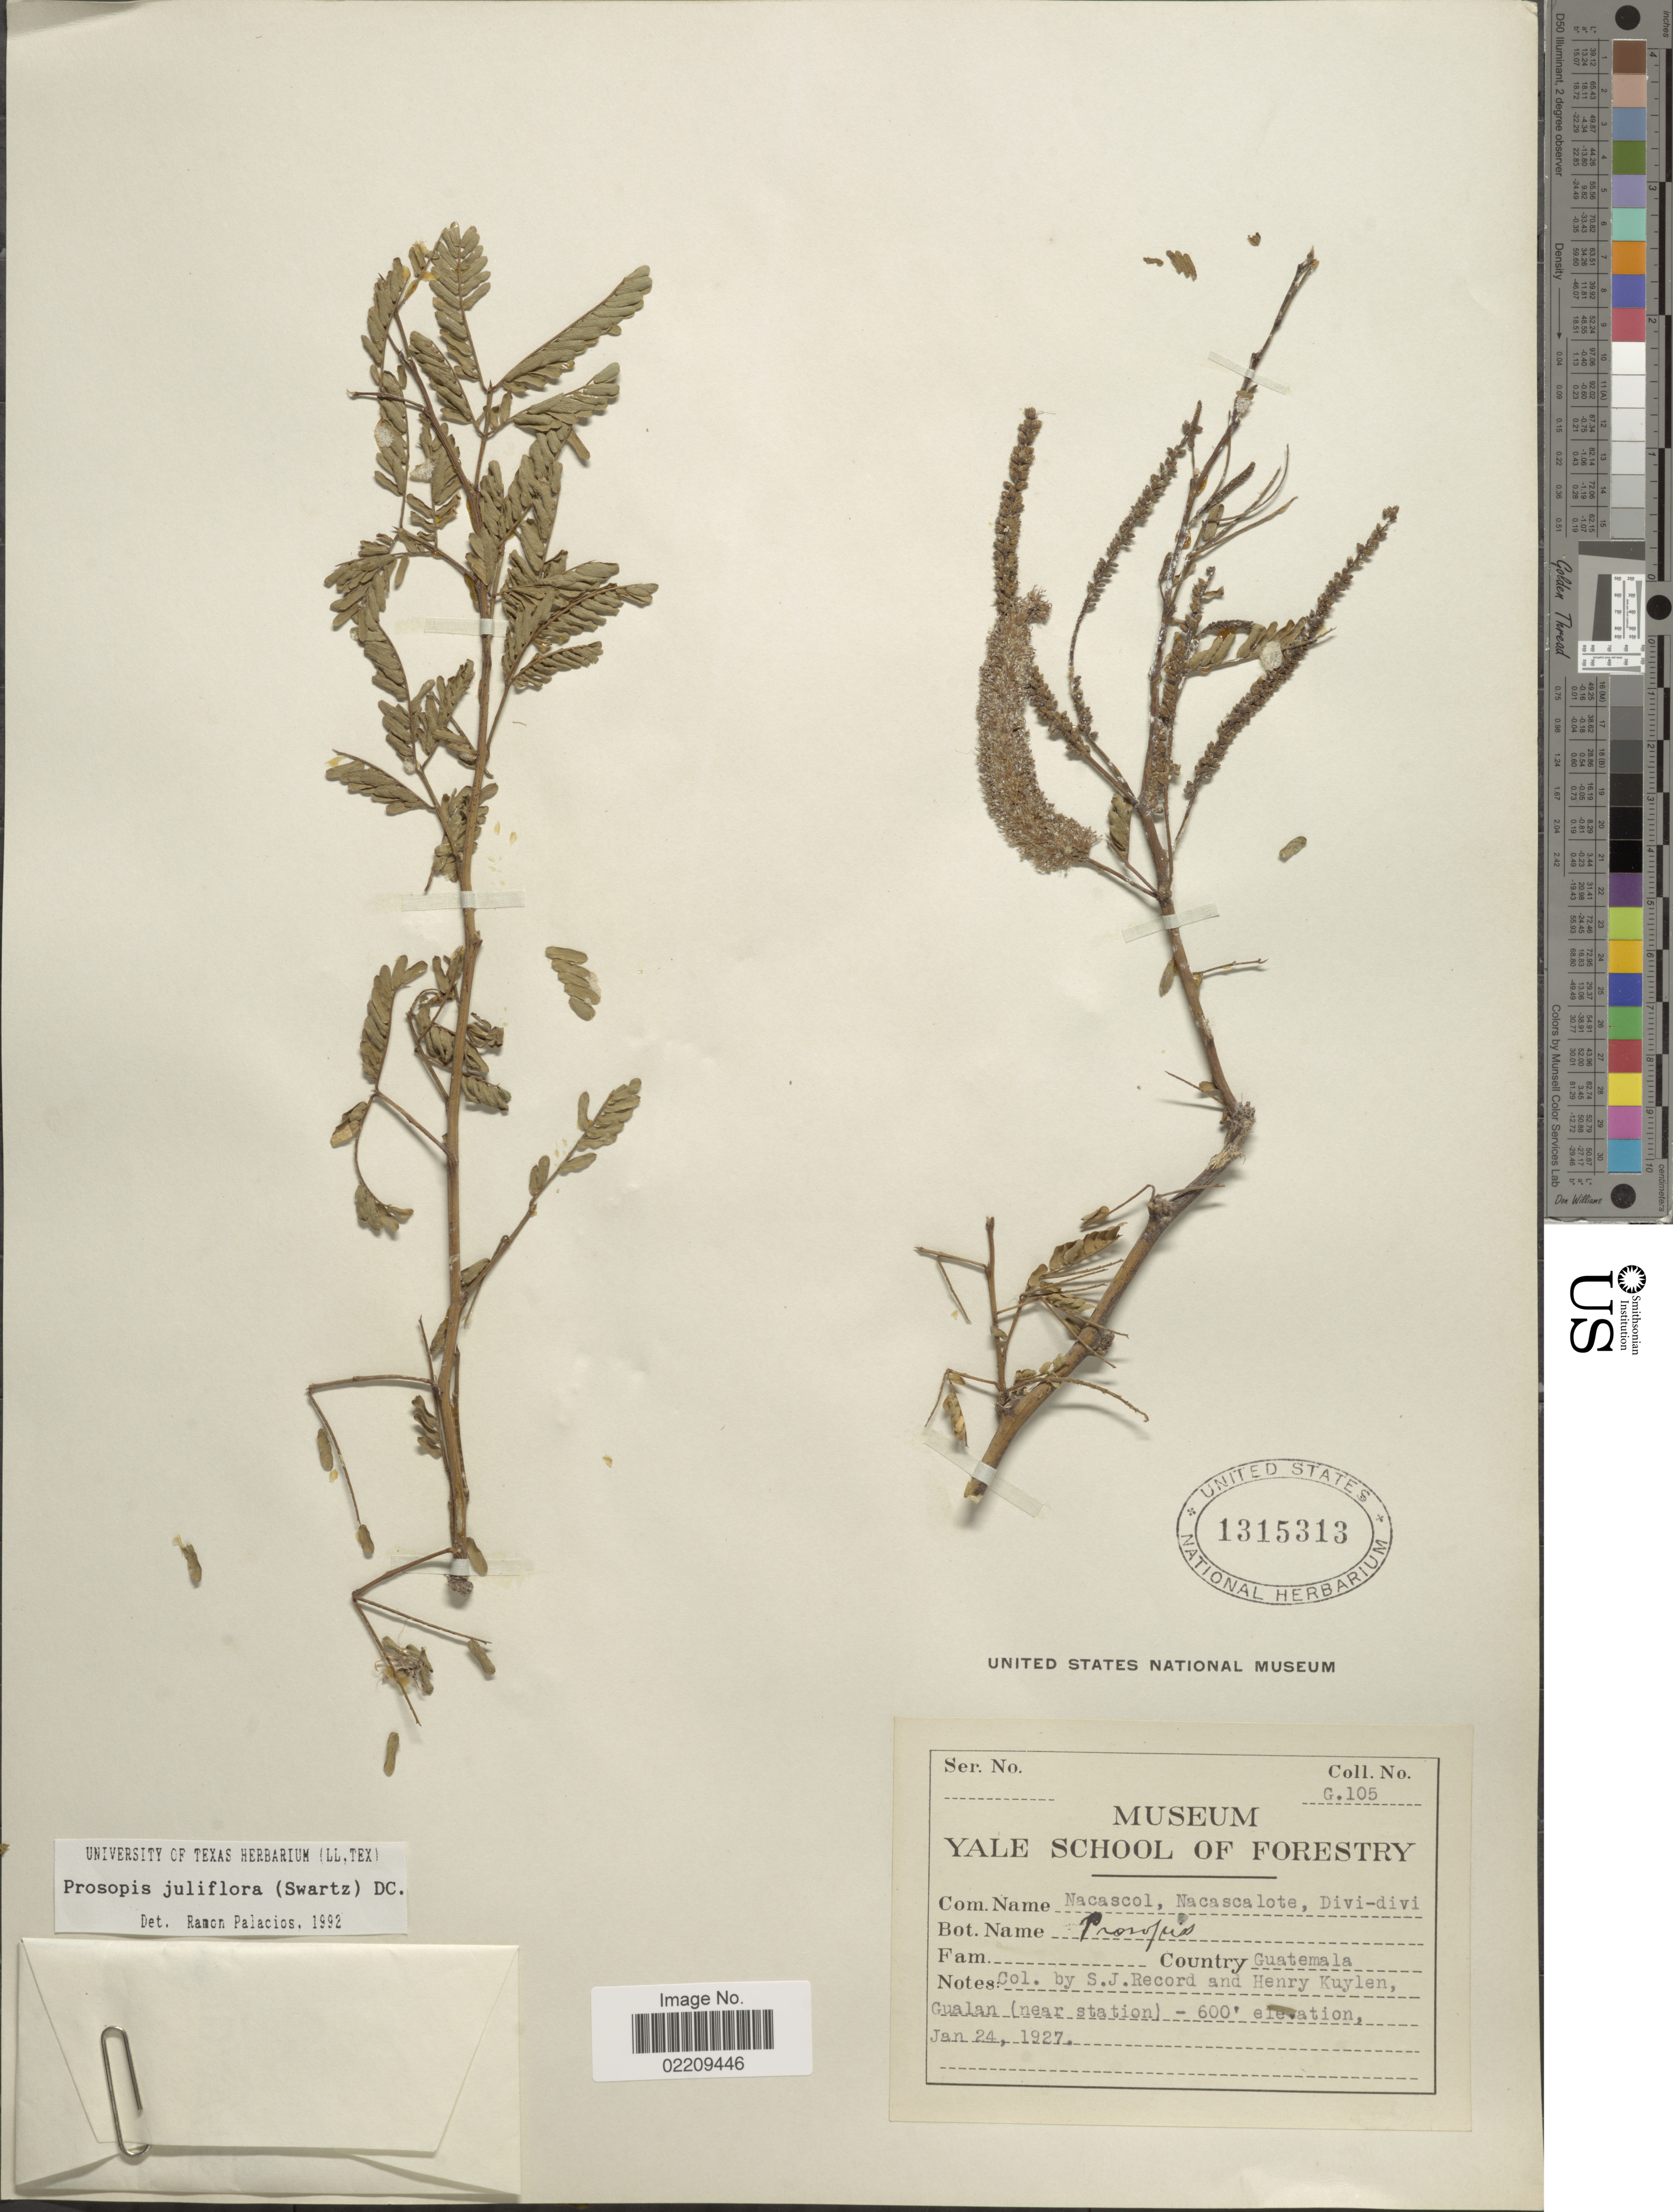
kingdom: Plantae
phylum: Tracheophyta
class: Magnoliopsida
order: Fabales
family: Fabaceae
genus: Neltuma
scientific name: Neltuma juliflora var. juliflora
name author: (Sw.) Raf.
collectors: S. J. Record & H. Kuylen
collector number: G.105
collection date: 1927-01-24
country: Guatemala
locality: Gualan (near station).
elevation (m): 183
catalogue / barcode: US 1315313